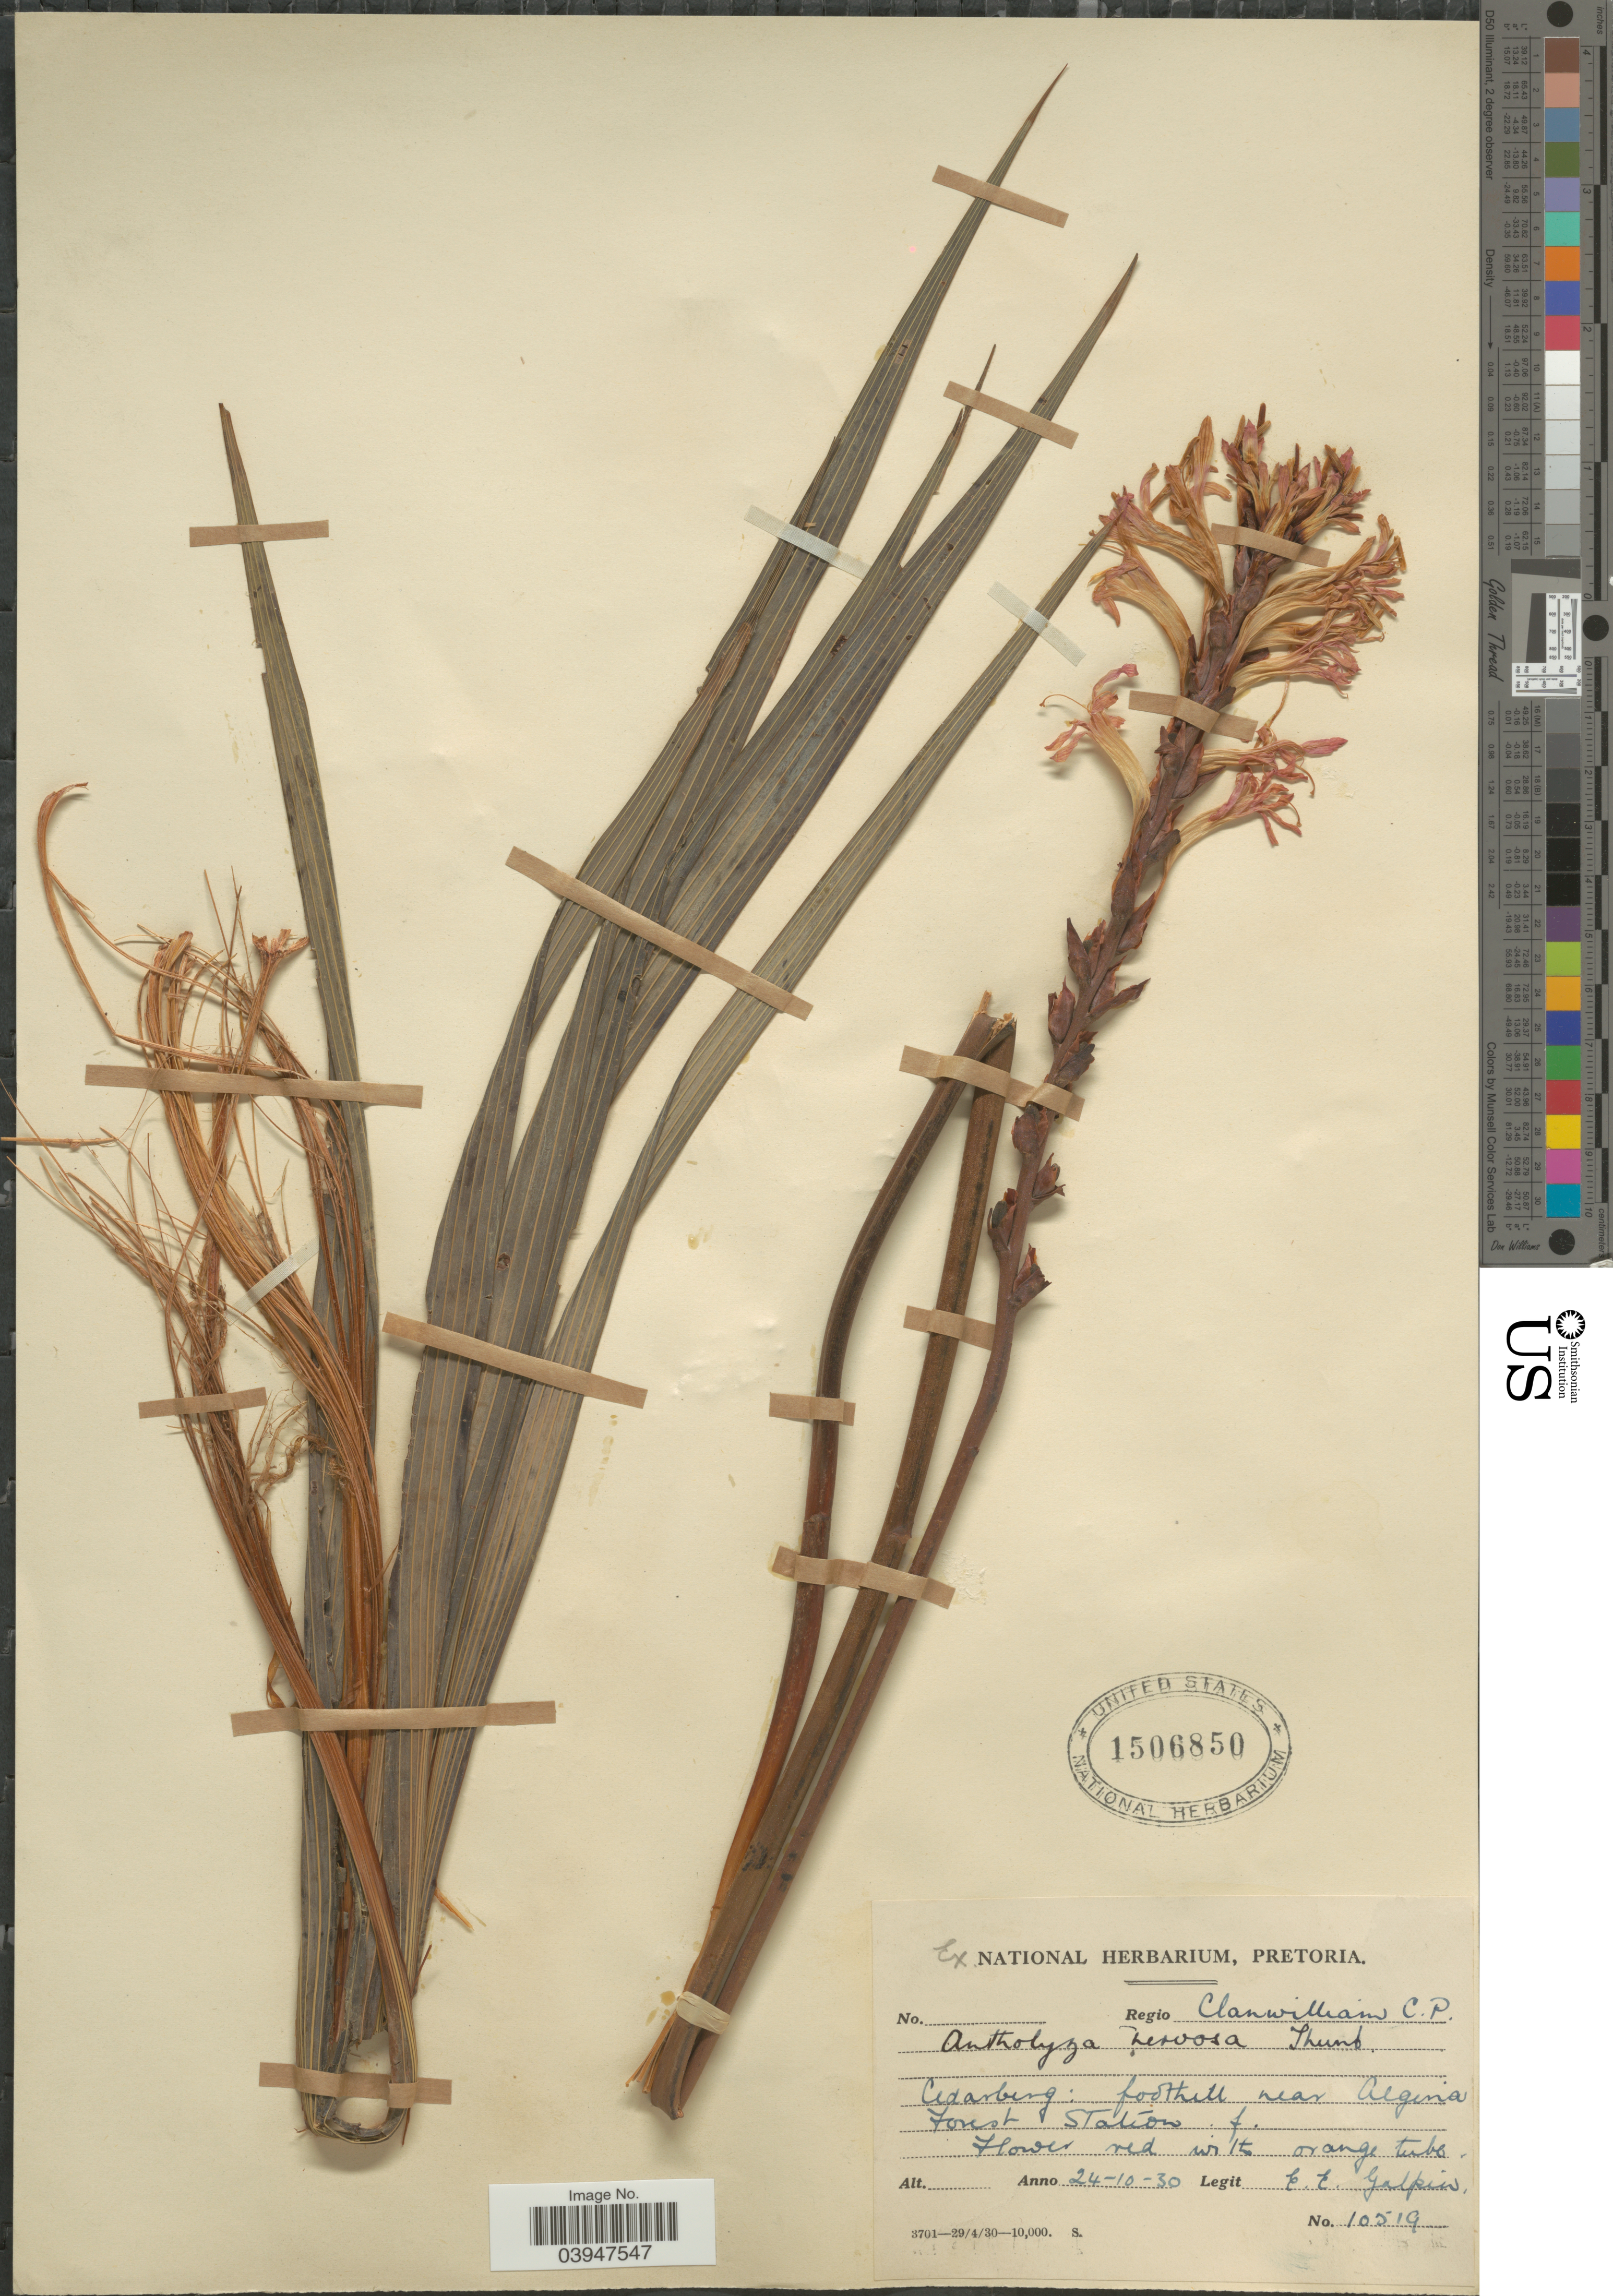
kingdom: Plantae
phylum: Tracheophyta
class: Liliopsida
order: Asparagales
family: Iridaceae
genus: Tritoniopsis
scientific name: Tritoniopsis antholyza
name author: (Poir.) Goldblatt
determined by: Strong, Mark T., (BOT), Smithsonian Institution - National Museum of Natural History (UNITED STATES)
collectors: E. Galpin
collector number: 10519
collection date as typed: Transcribed d/m/y: 24/10/30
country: South Africa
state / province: Western Cape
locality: Regio Clanwilliam C.P. Cedarberg: foothill near Algina Forest Station.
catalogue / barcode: US 1506850